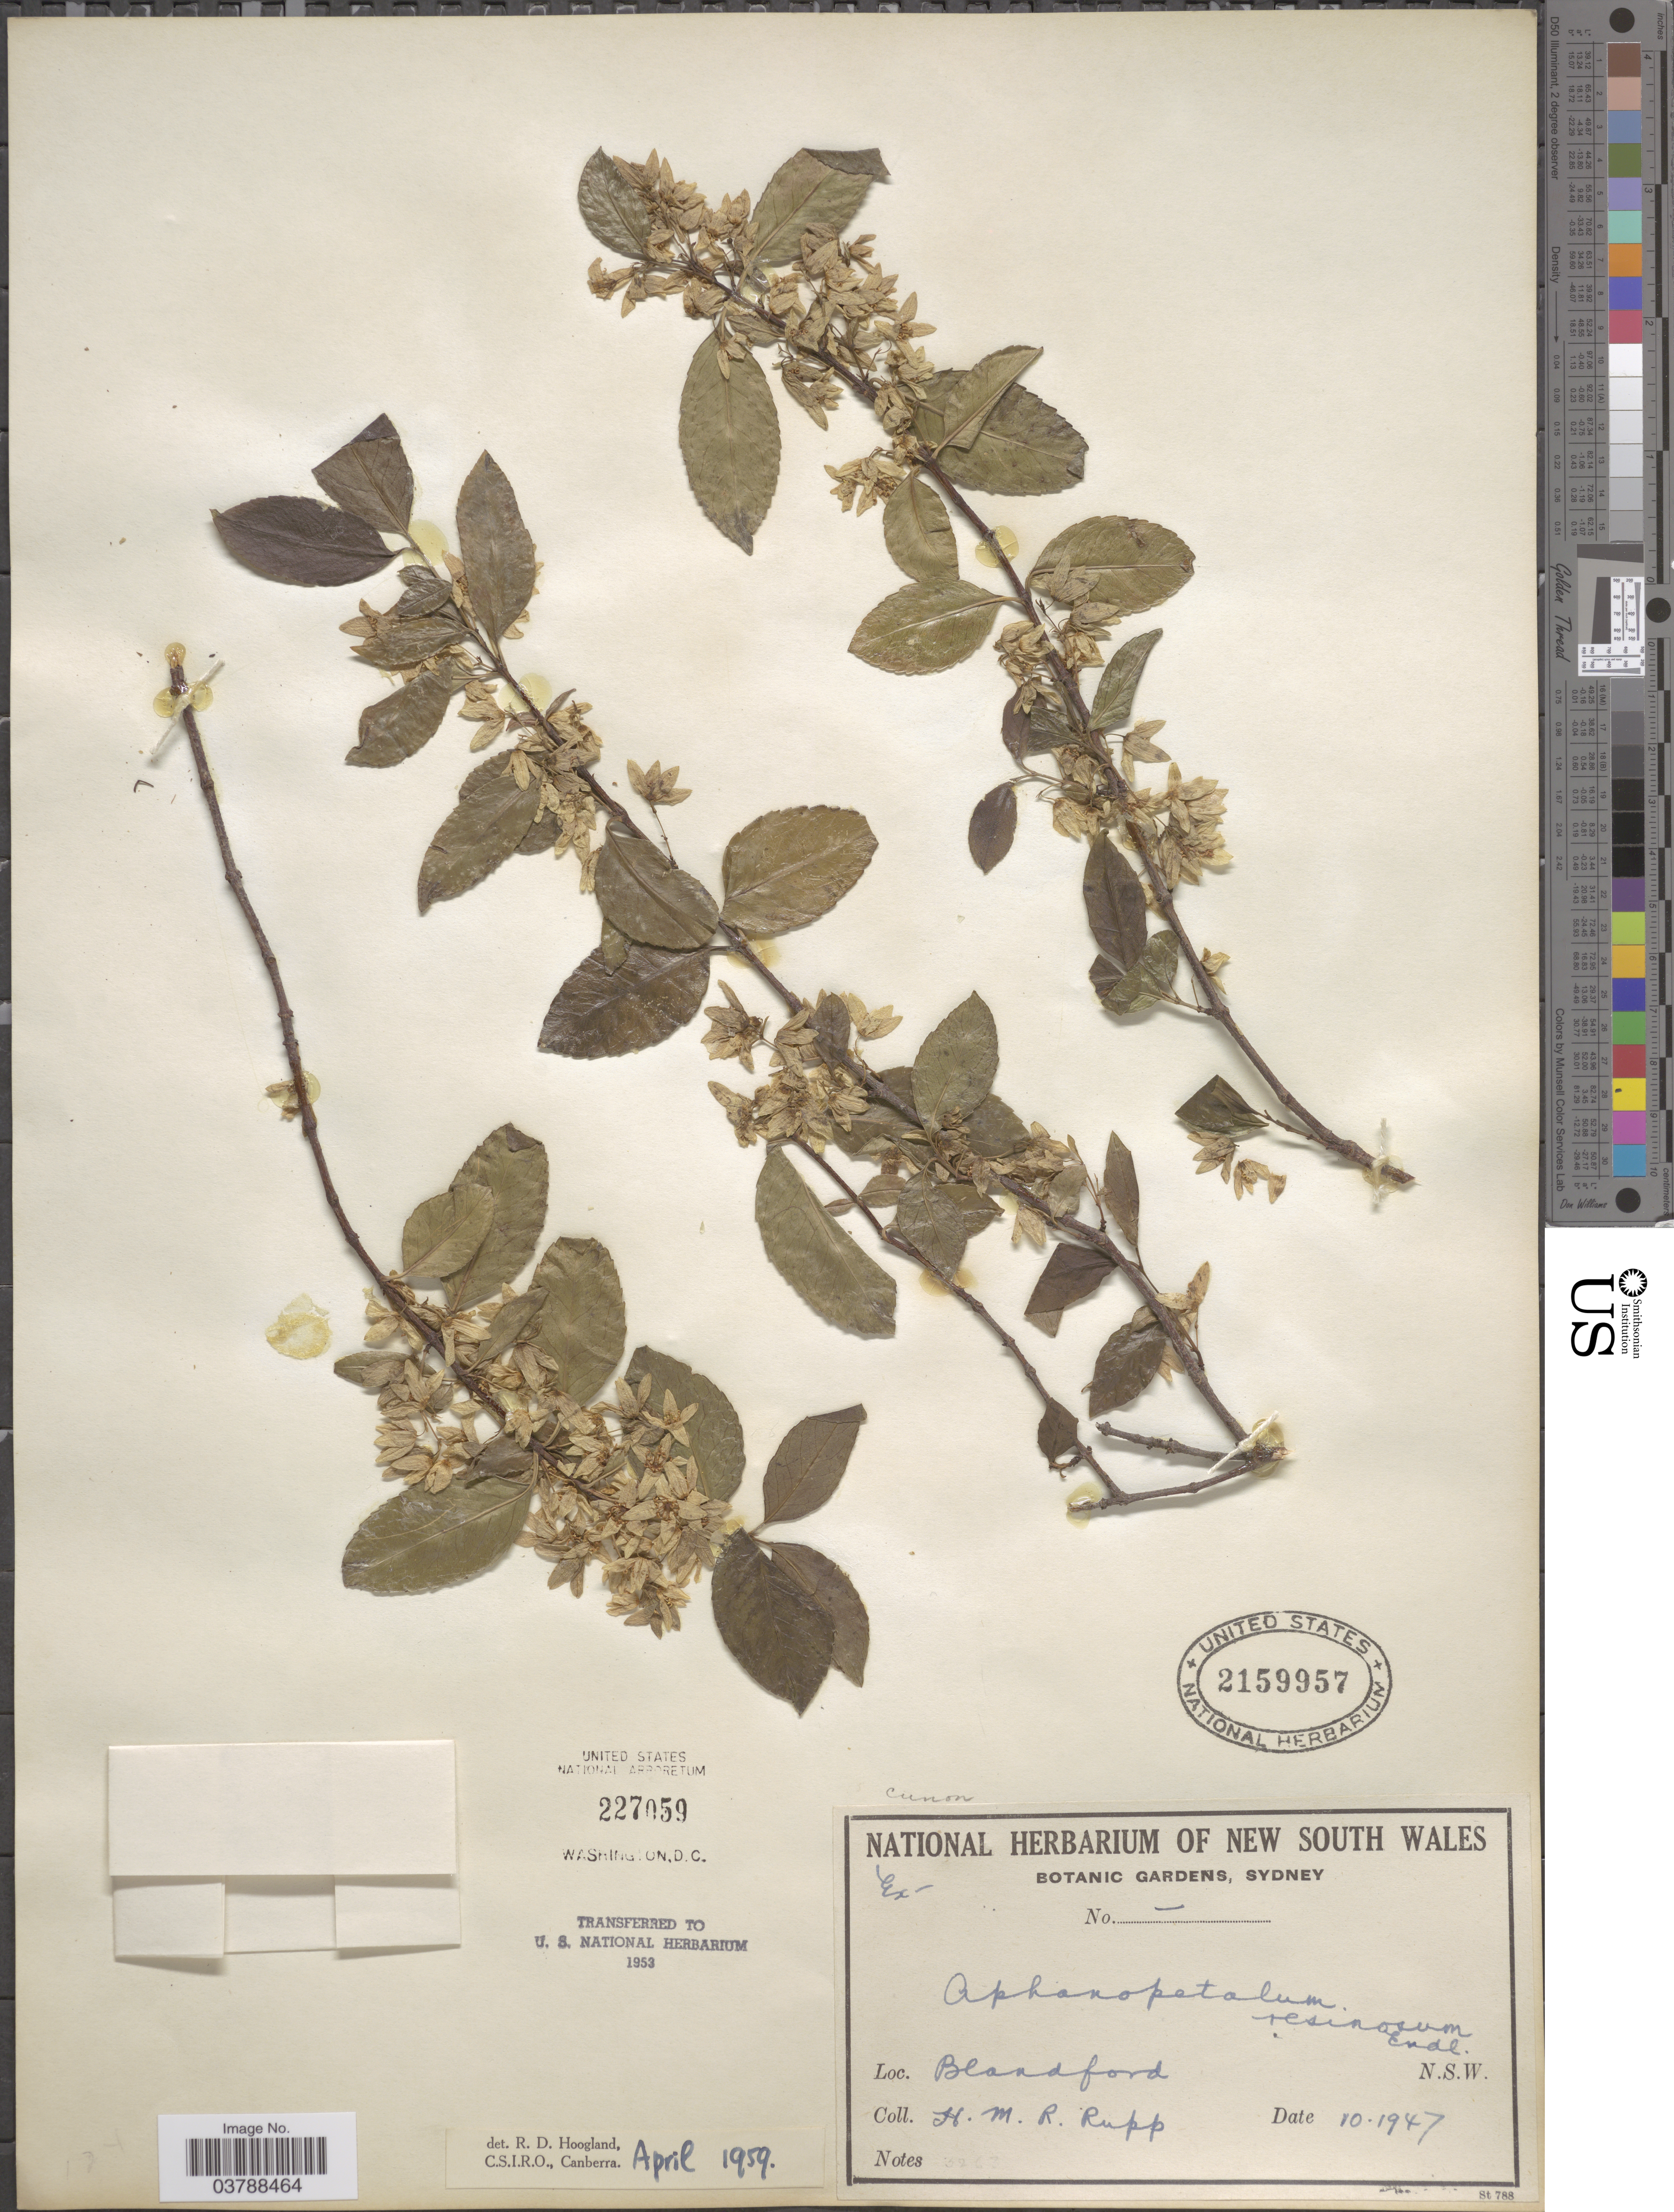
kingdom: Plantae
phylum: Tracheophyta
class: Magnoliopsida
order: Saxifragales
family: Aphanopetalaceae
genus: Aphanopetalum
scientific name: Aphanopetalum resinosum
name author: Endl.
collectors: H. Rupp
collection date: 1947-10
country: Australia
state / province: New South Wales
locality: Blandford. N.S.W.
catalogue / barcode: US 2159957